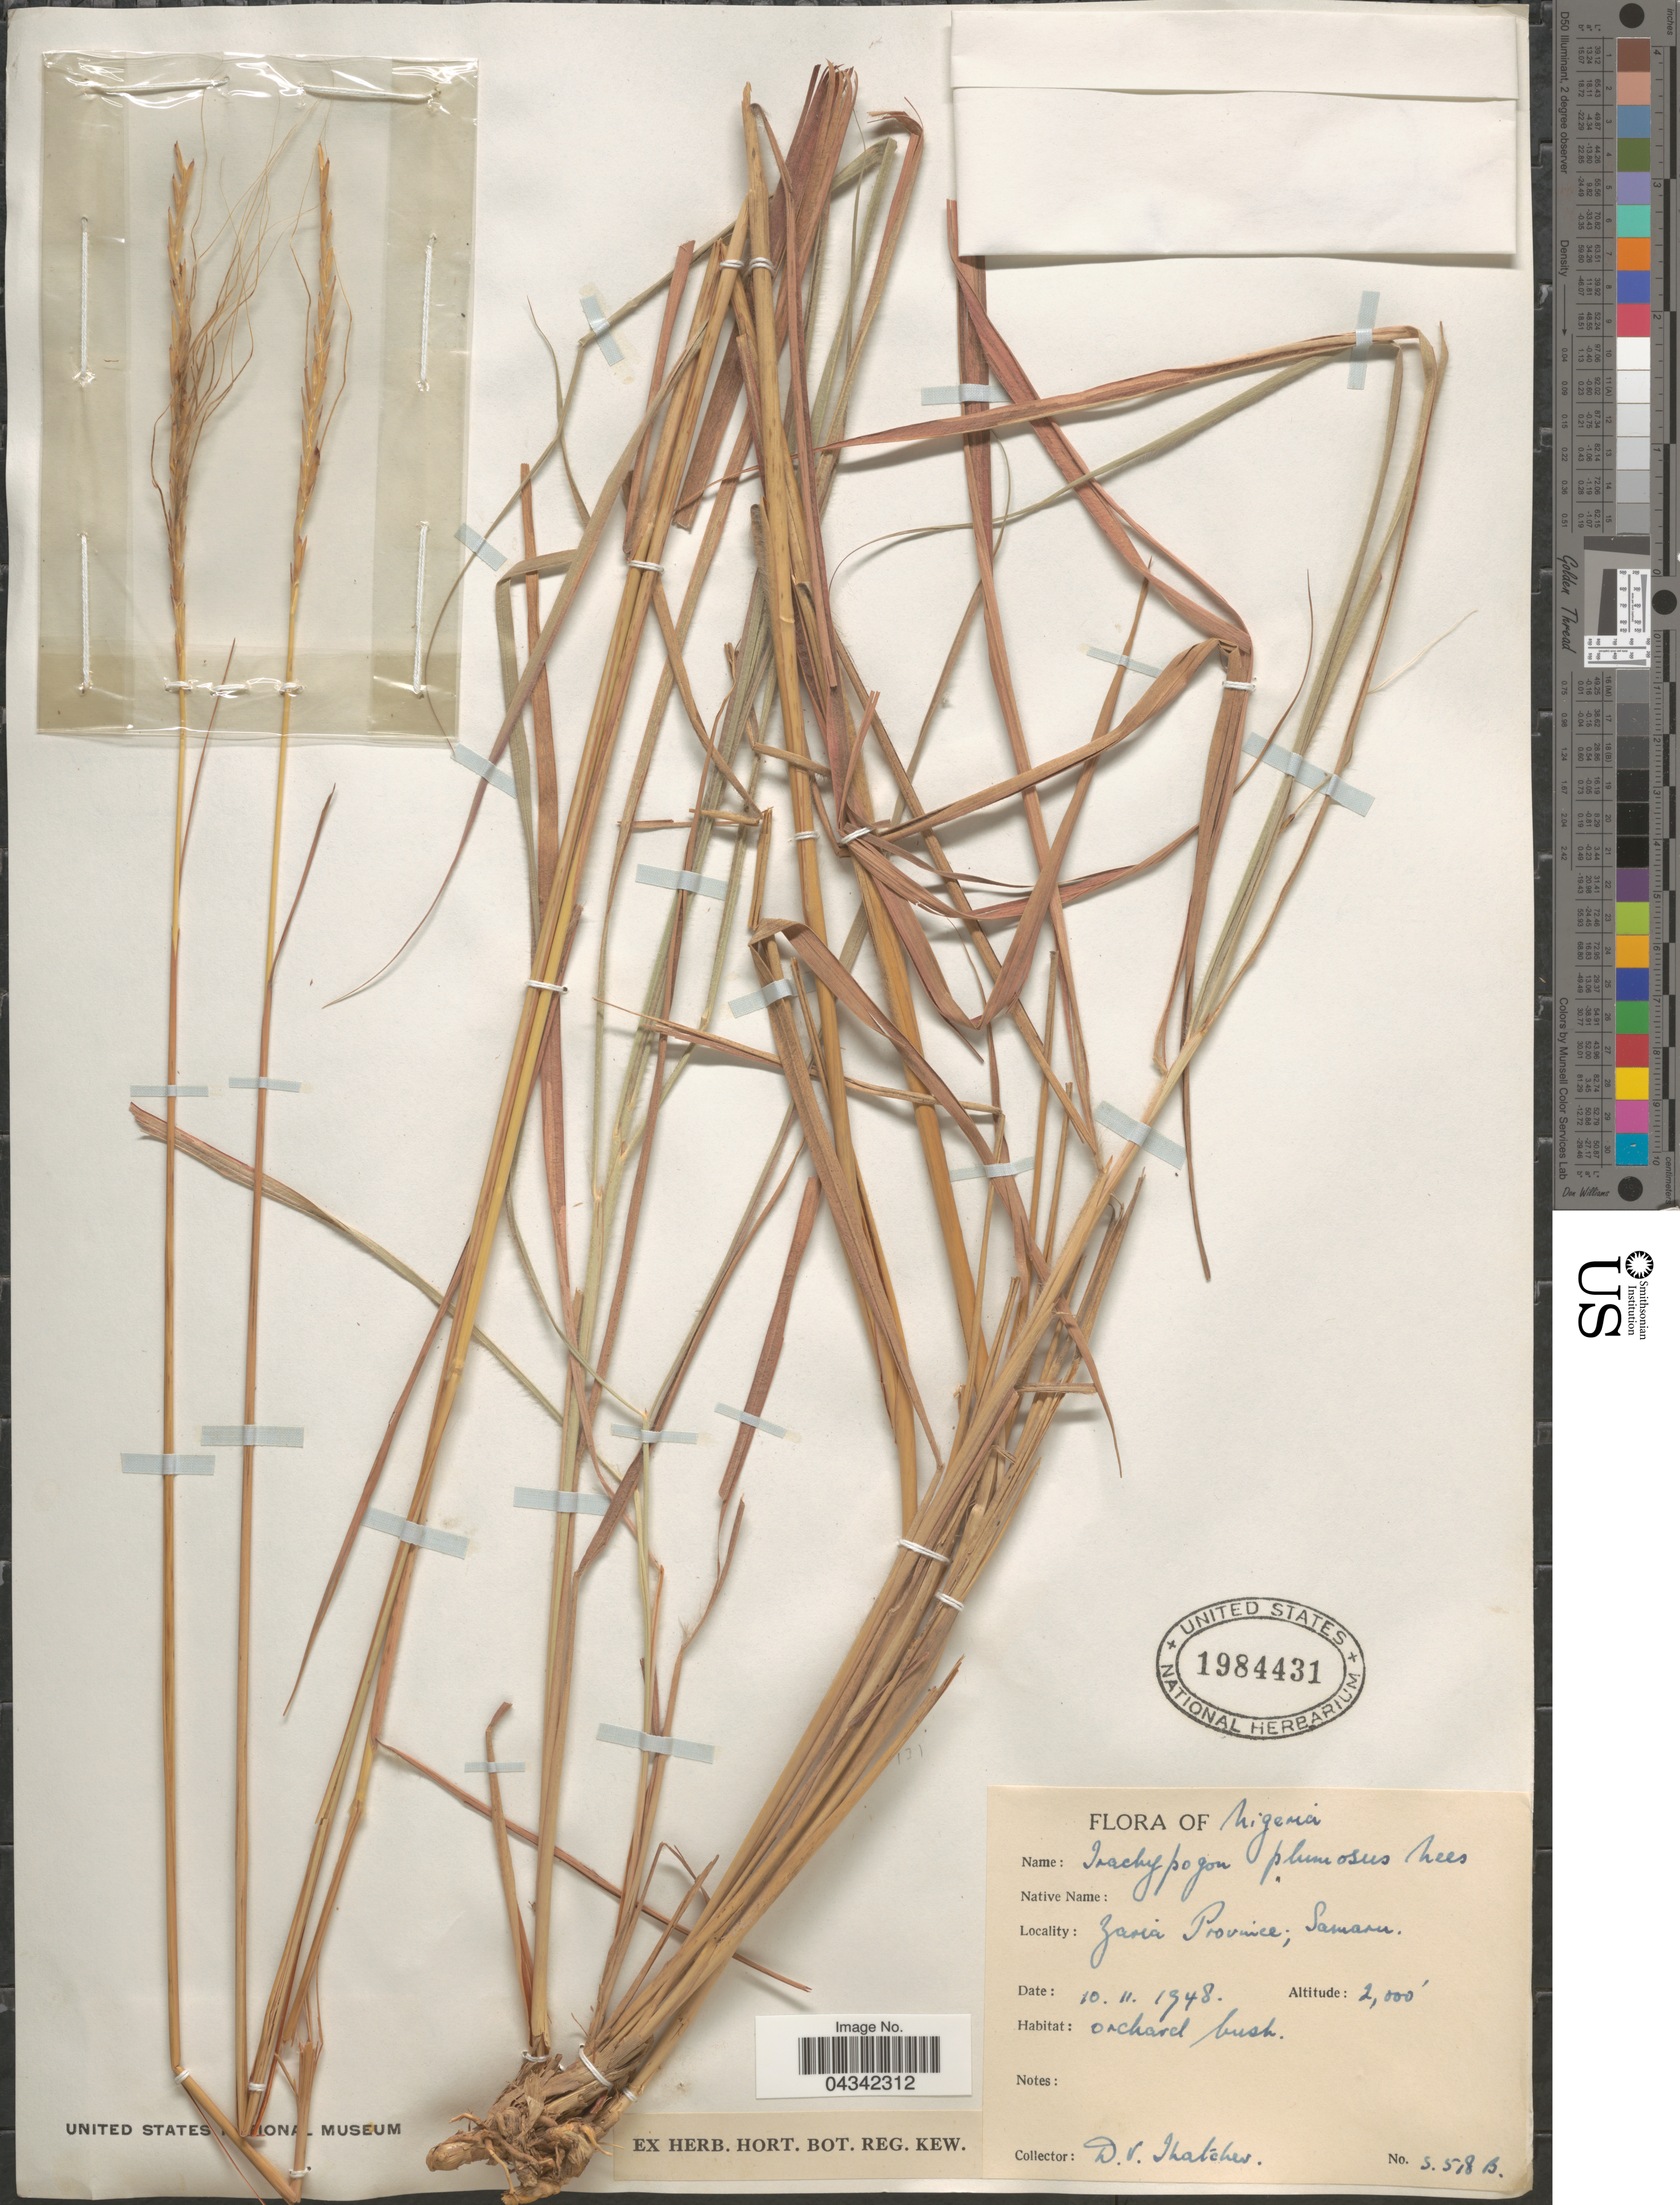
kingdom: Plantae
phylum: Tracheophyta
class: Liliopsida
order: Poales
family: Poaceae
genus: Trachypogon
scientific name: Trachypogon spicatus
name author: (L. f.) Kuntze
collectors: Thatcher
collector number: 5518B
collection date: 1948-11-10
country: Nigeria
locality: Zaria Province; Samaru.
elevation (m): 610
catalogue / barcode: US 1984431